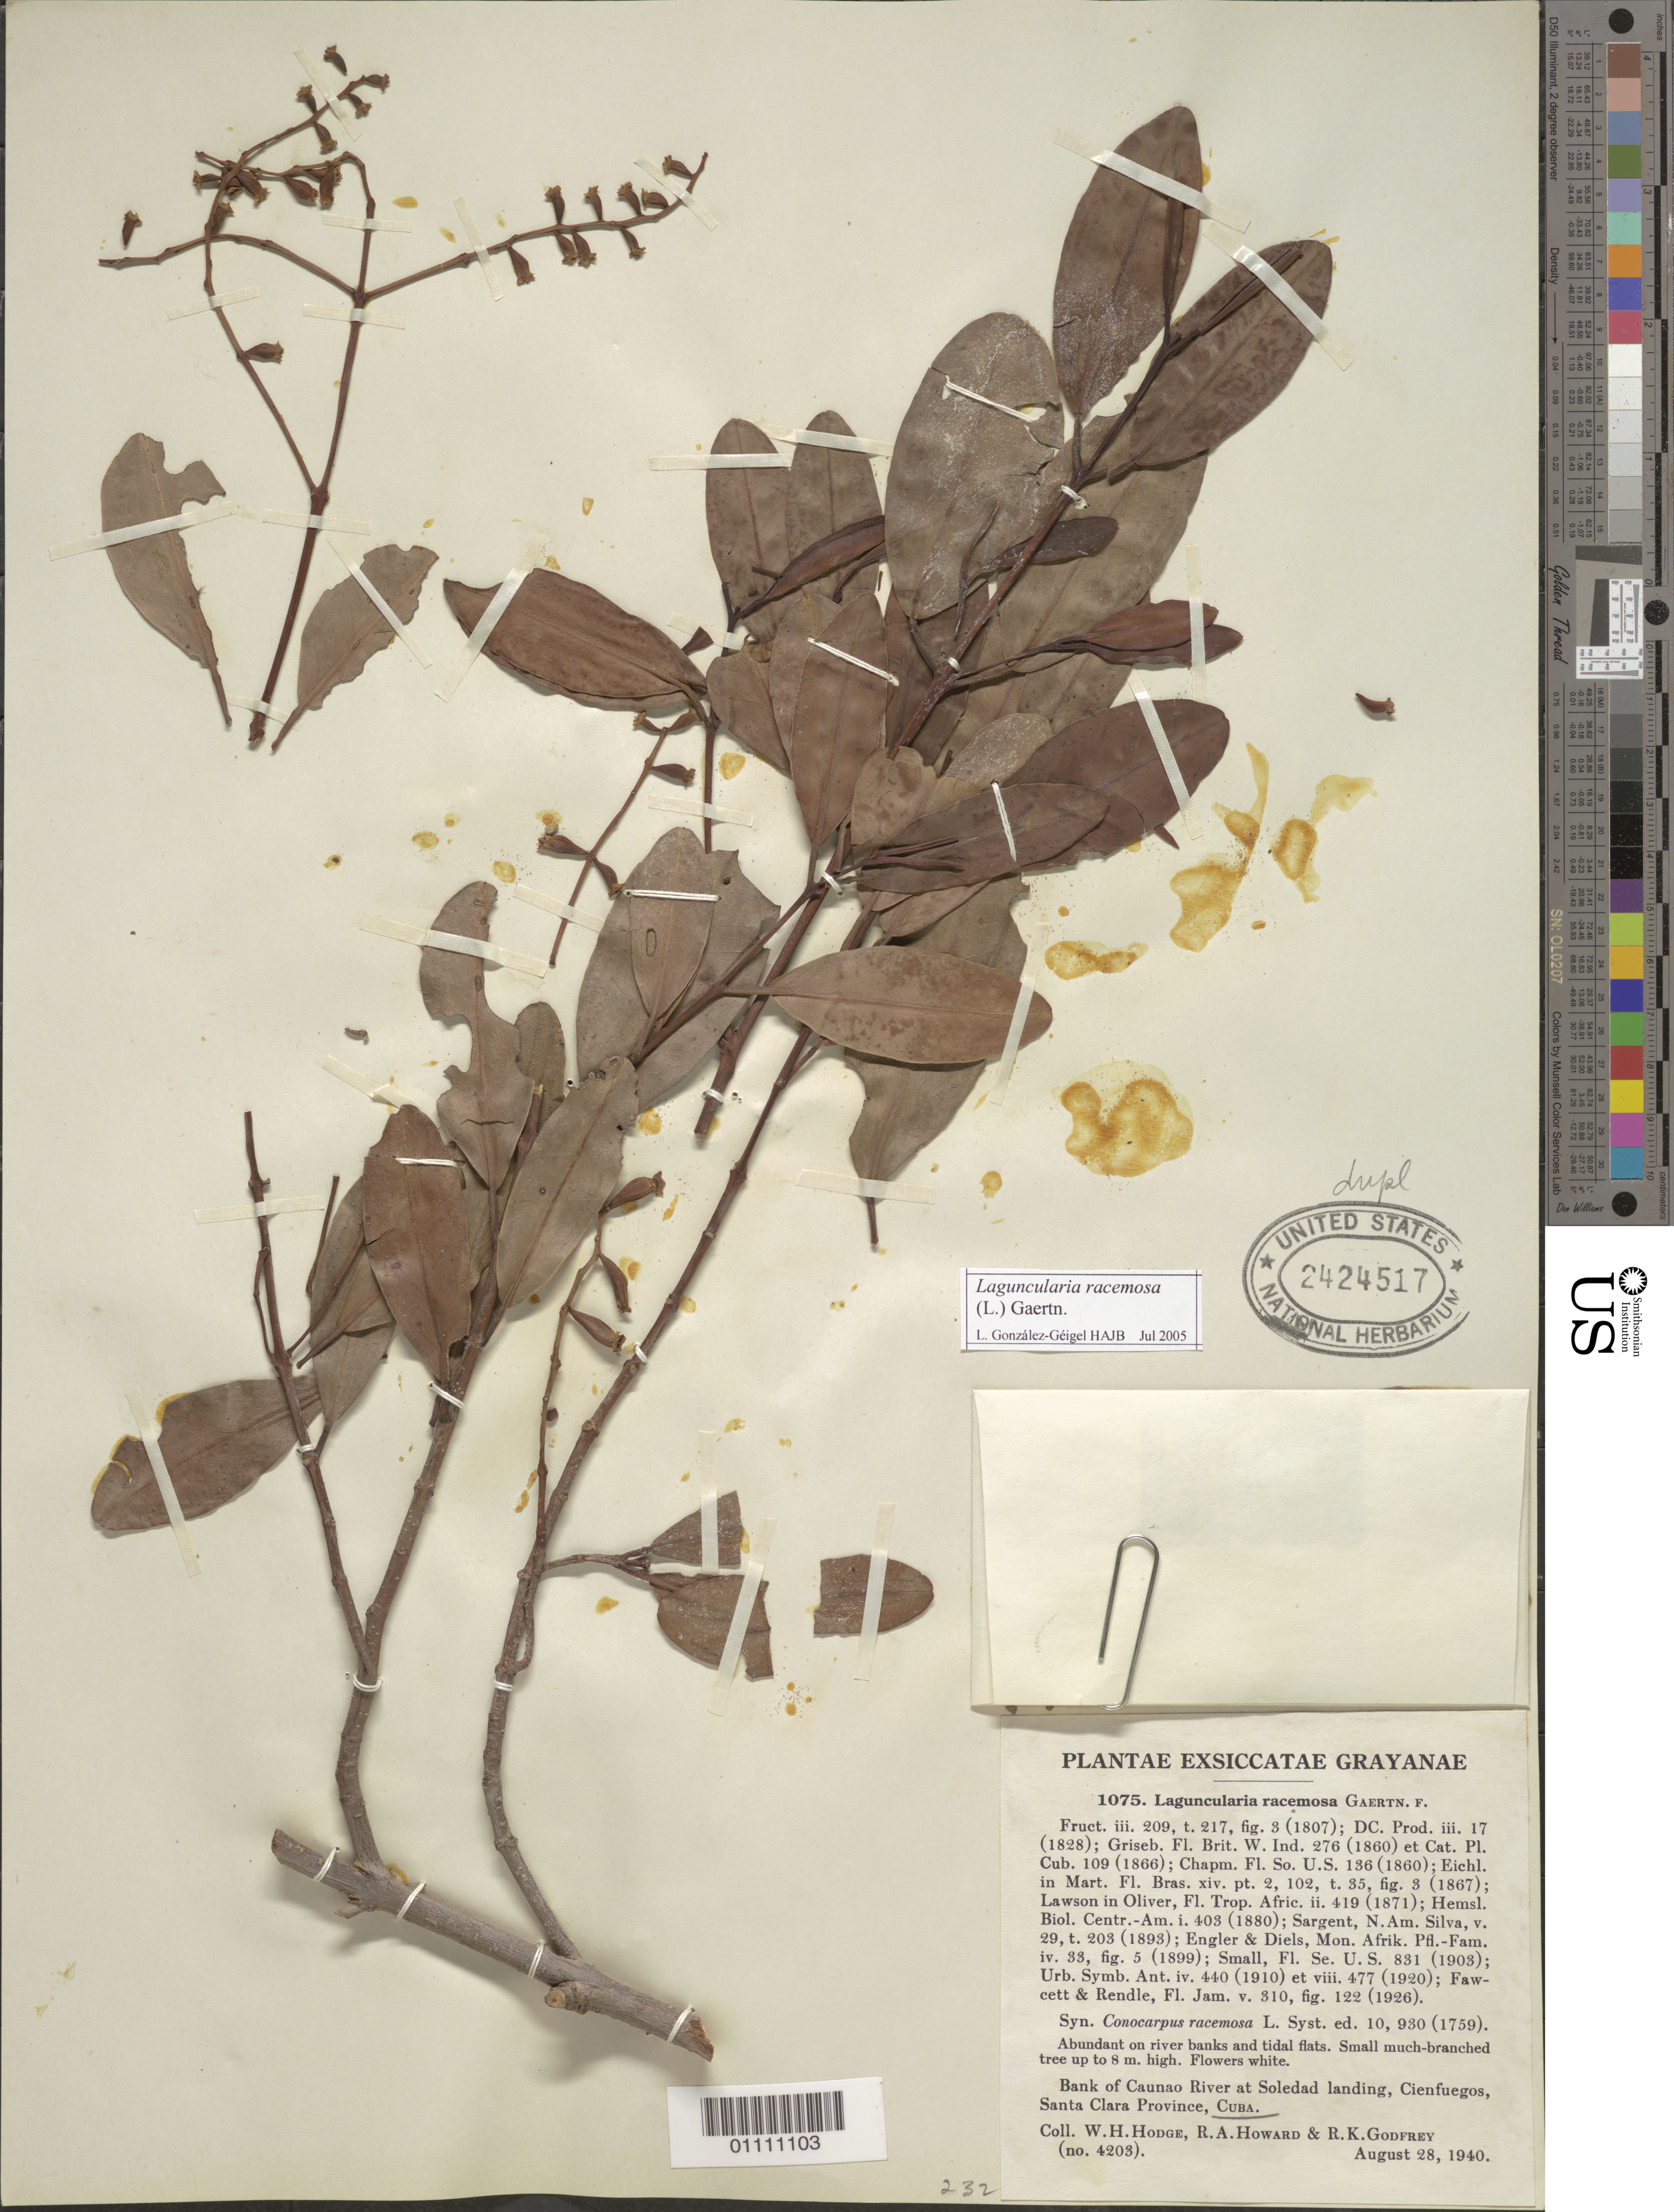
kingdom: Plantae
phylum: Tracheophyta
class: Magnoliopsida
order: Myrtales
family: Combretaceae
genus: Laguncularia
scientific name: Laguncularia racemosa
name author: (L.) C.F. Gaertn.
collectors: R. A. Howard & R. K. Godfrey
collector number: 4203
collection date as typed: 28 Aug 1940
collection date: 1940-08-28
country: Cuba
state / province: Cienfuegos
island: Cuba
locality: Bank of Caunao River at Soledad landing, Cienfuegos, Santa Clara Province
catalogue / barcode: US 2424517